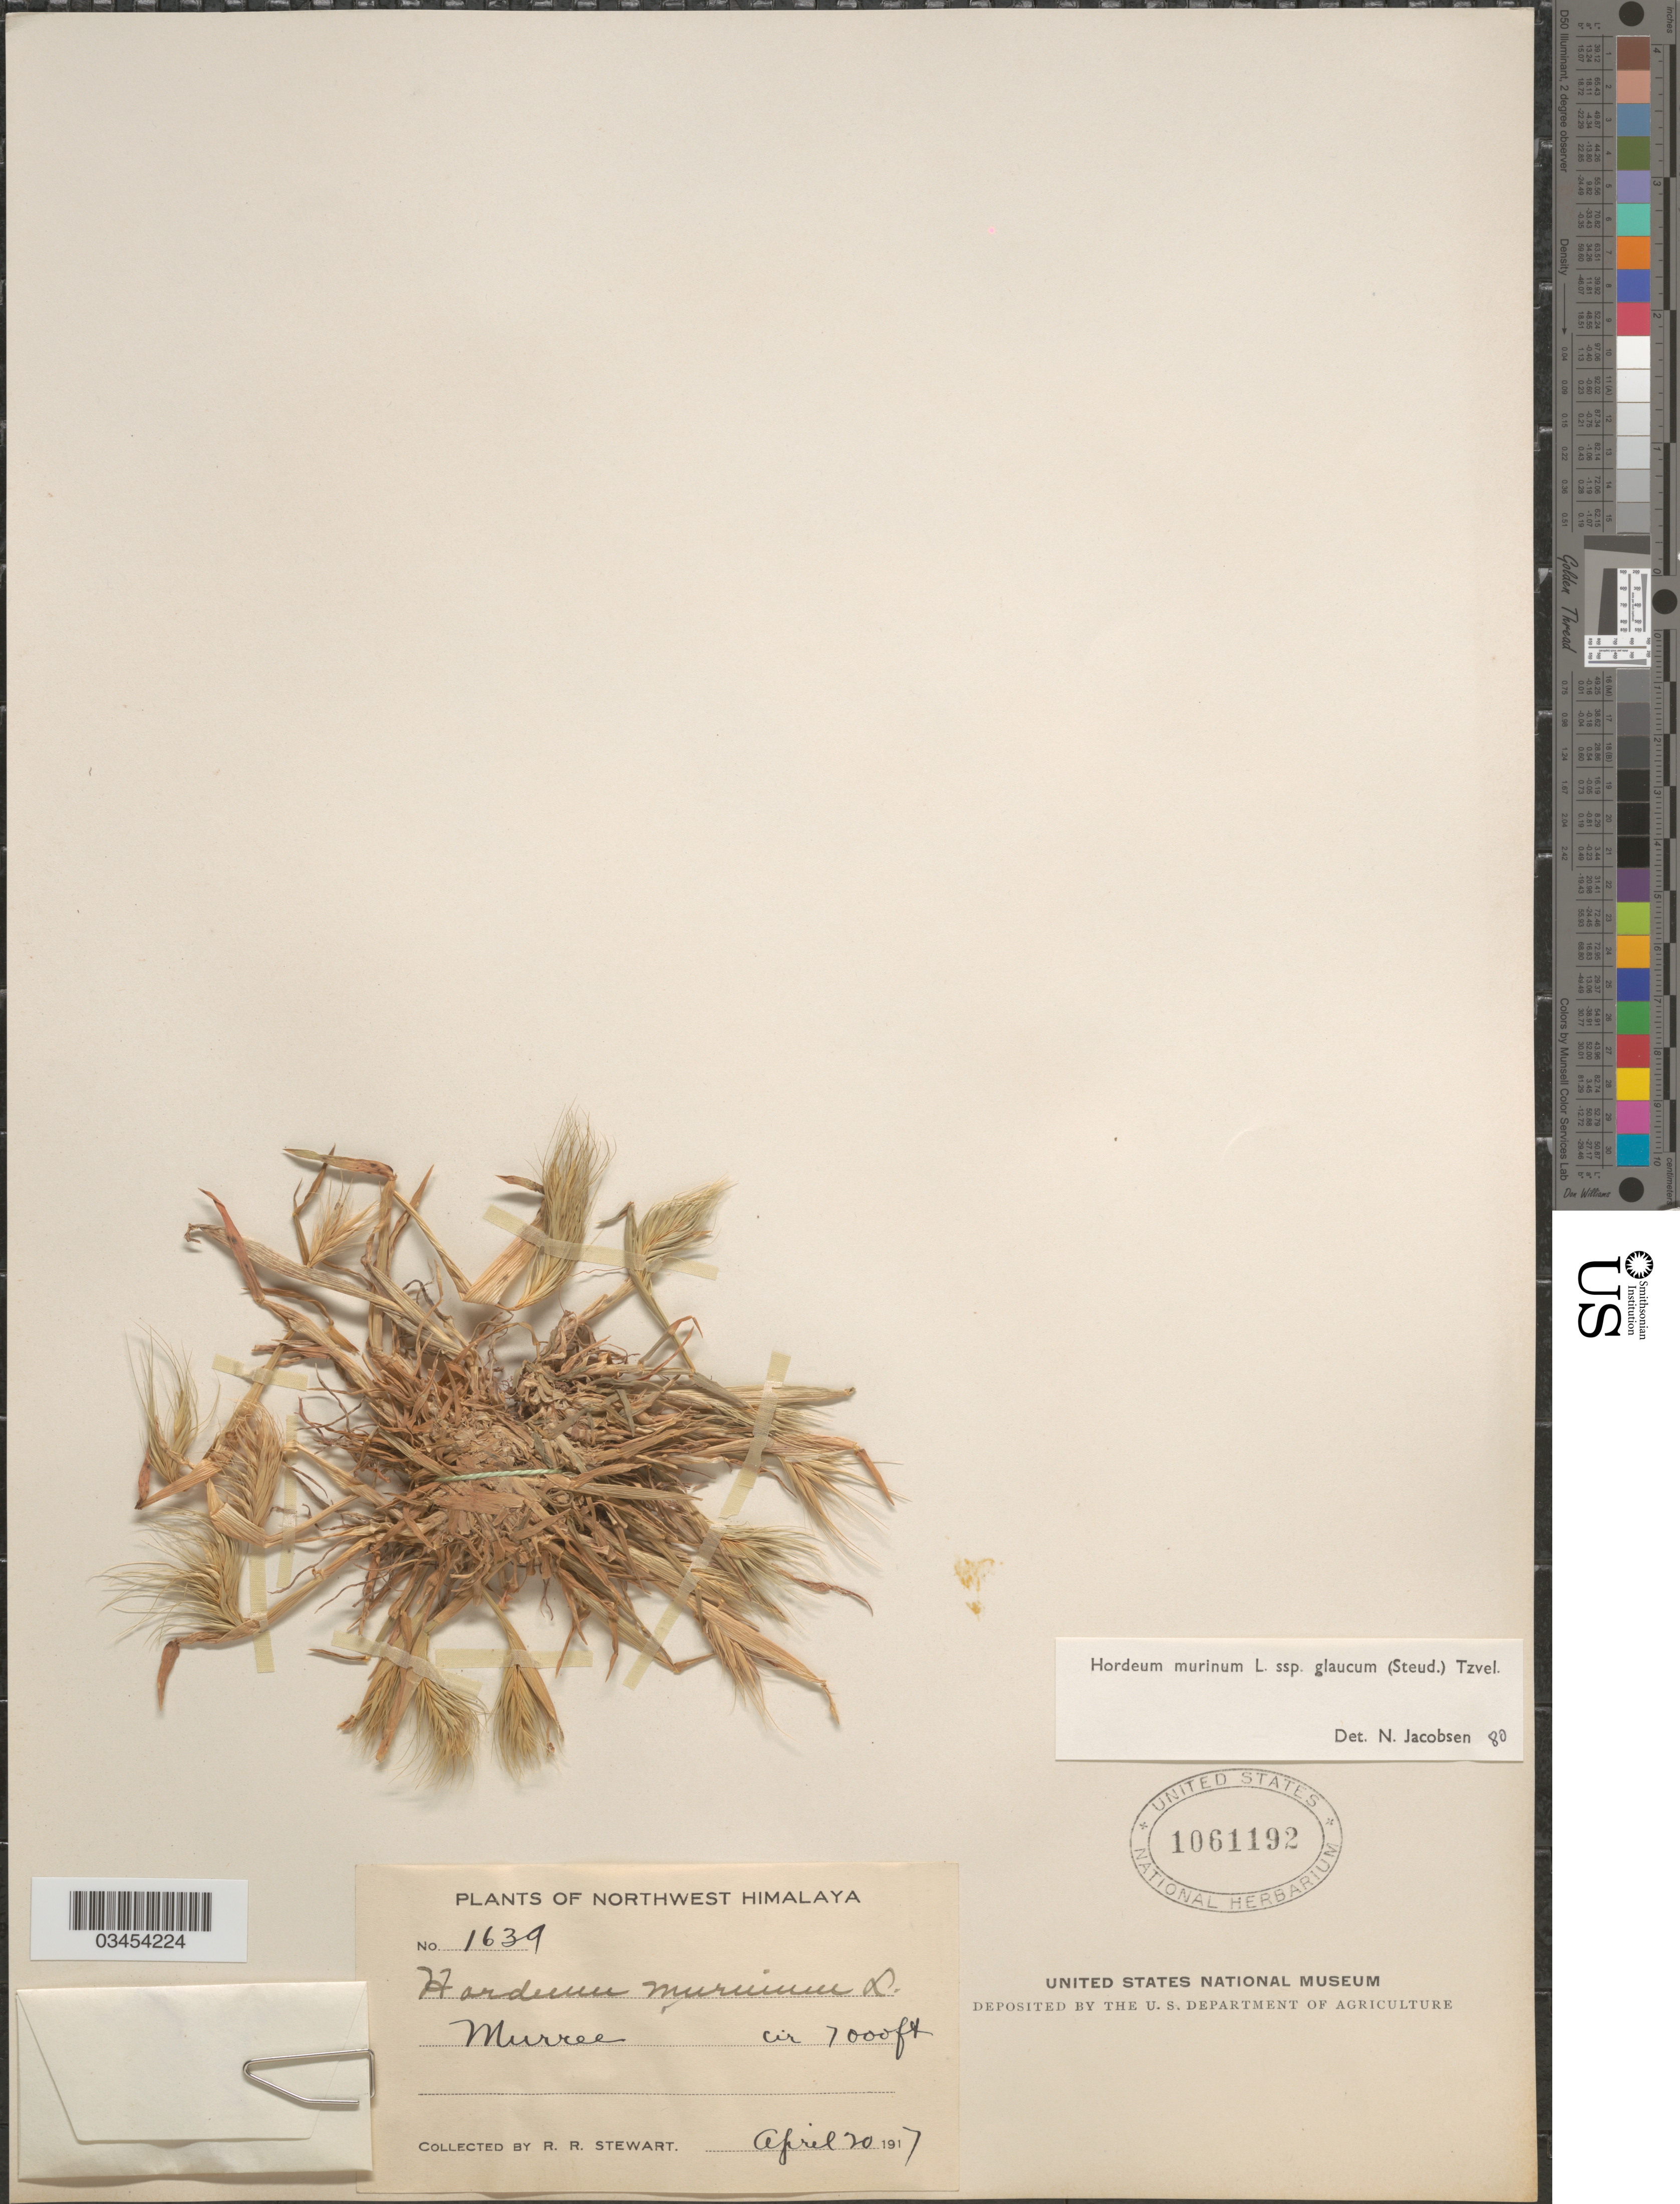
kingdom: Plantae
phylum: Tracheophyta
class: Liliopsida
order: Poales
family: Poaceae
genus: Hordeum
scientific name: Hordeum murinum subsp. glaucum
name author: (Steud.) Tzvelev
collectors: R. Stewart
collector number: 1639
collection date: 1917-04-20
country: Pakistan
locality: Northwest Himalaya. Murree.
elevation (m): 2134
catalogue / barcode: US 1061192